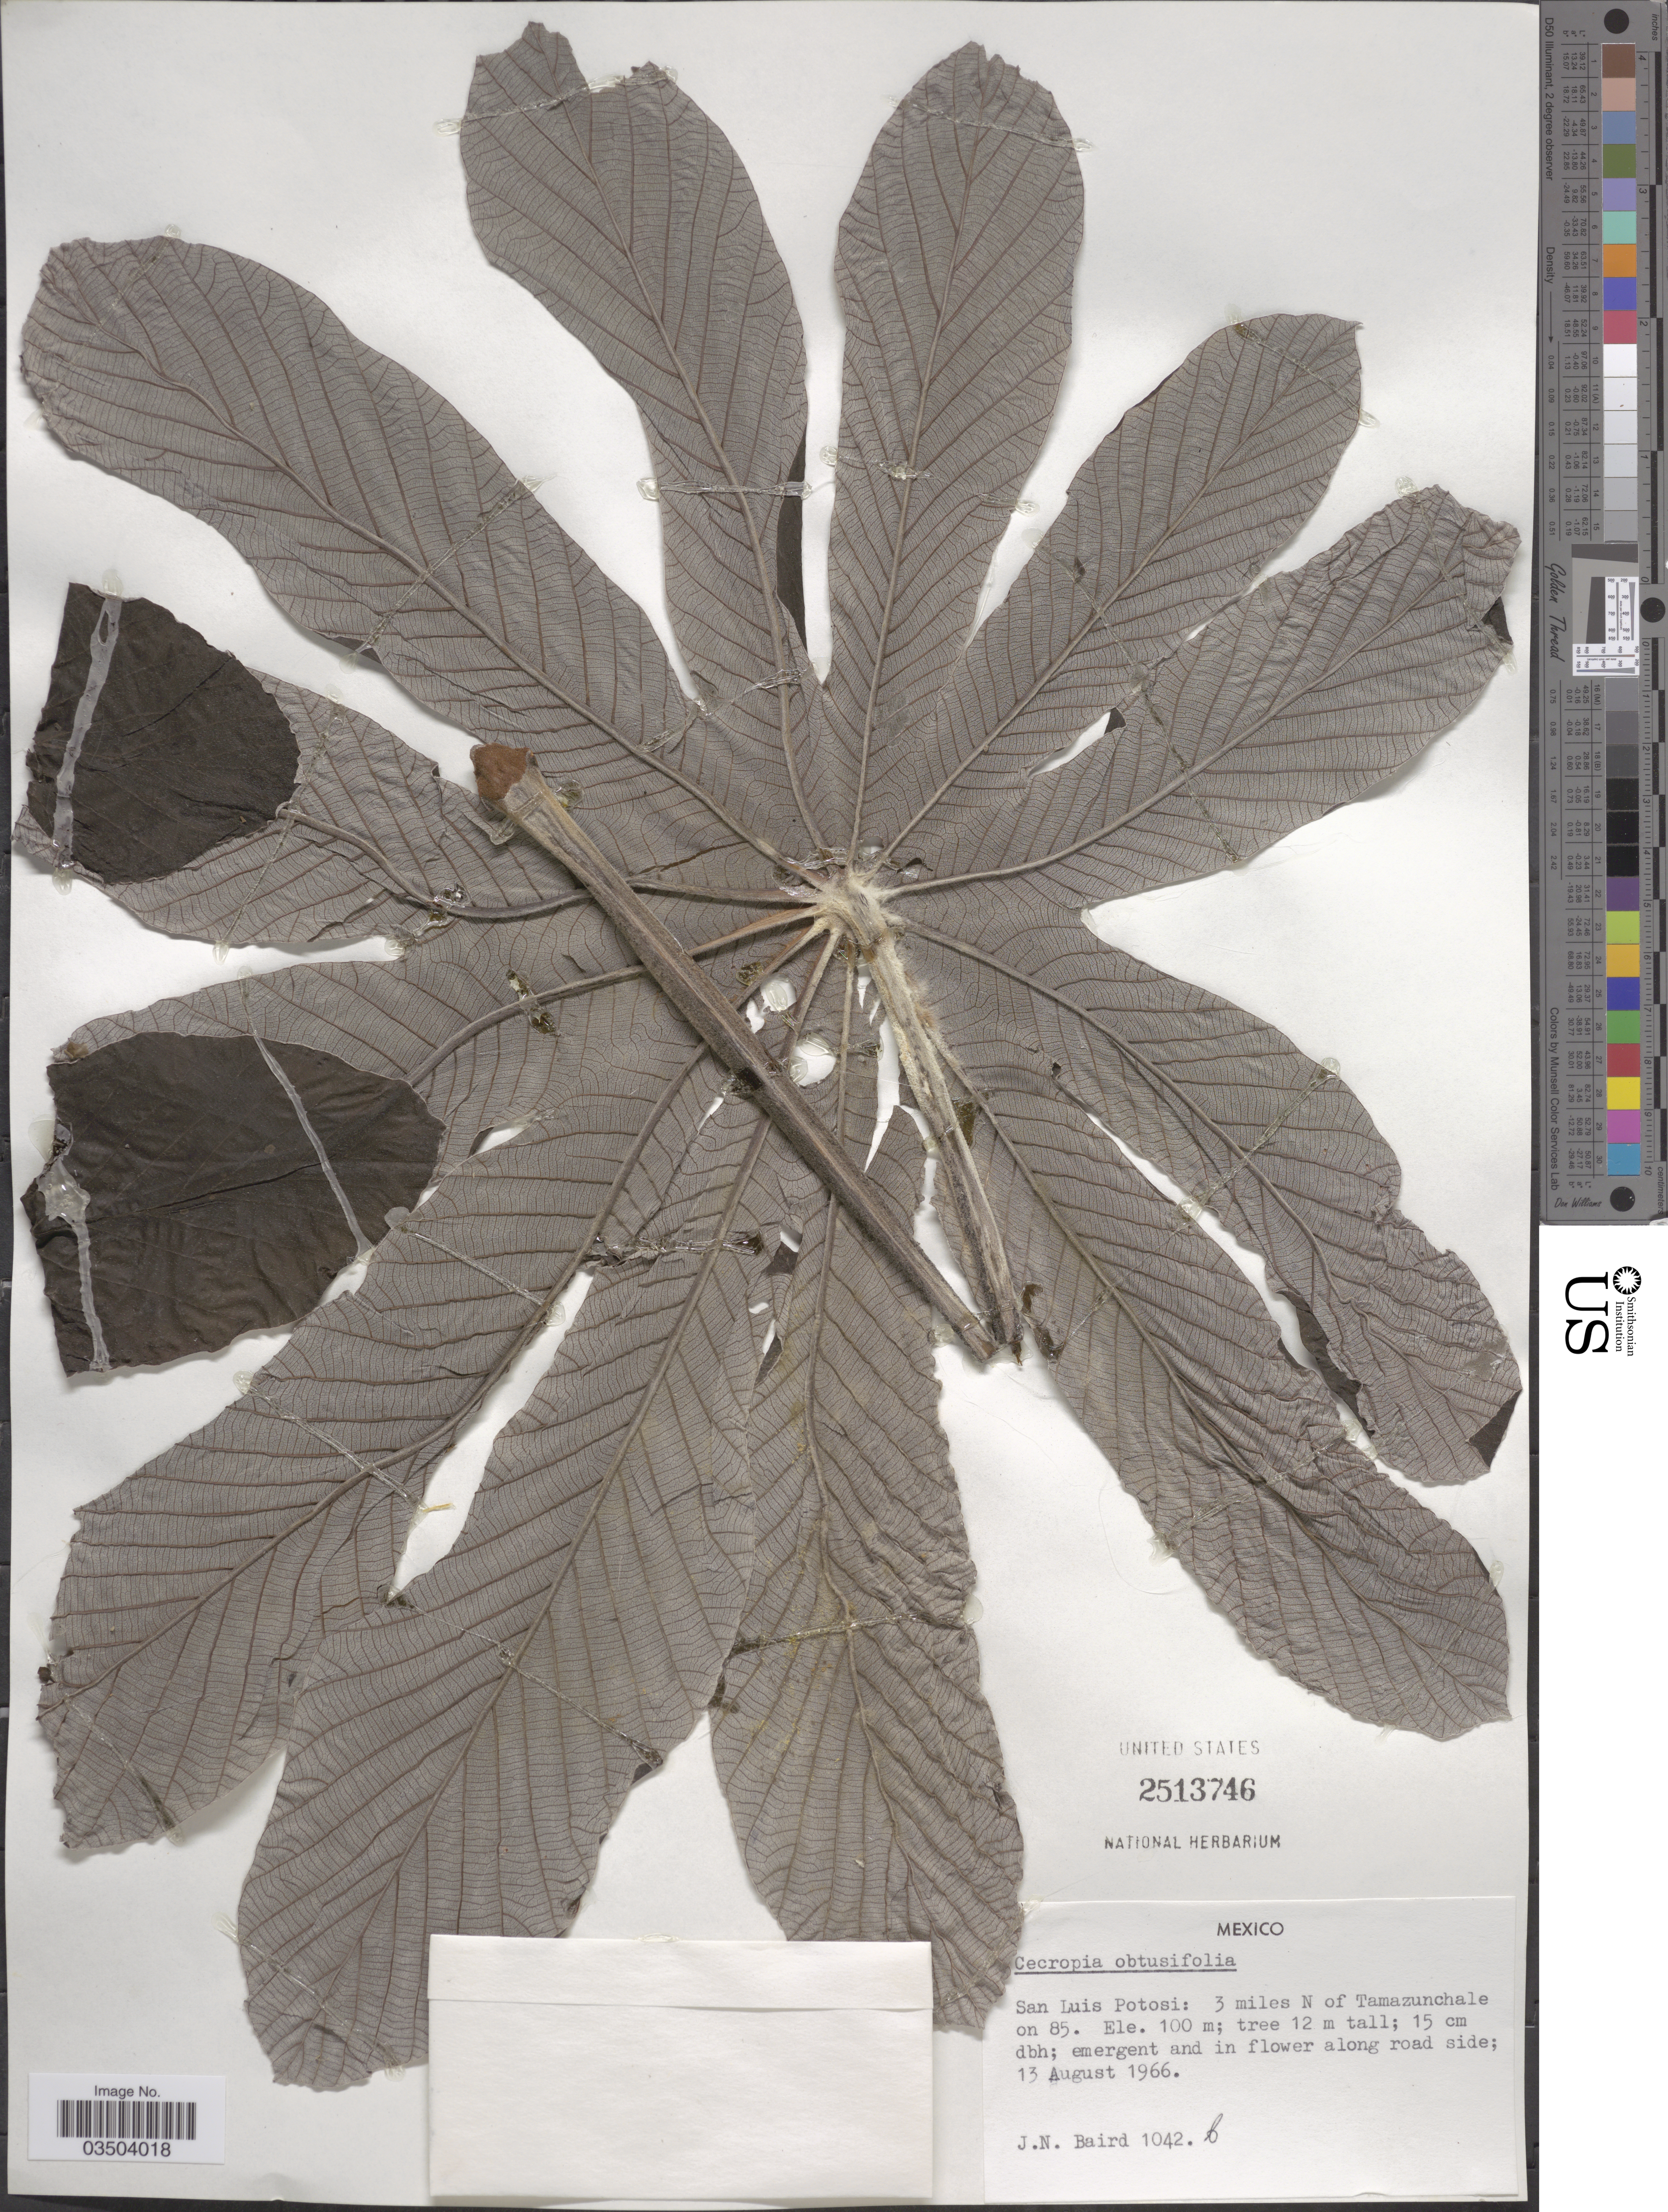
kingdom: Plantae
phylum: Tracheophyta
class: Magnoliopsida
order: Rosales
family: Urticaceae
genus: Cecropia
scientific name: Cecropia obtusifolia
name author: Bertol.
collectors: J. Baird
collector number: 1042b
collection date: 1966-08-13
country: Mexico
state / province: San Luis Potosí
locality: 3 miles N of Tamazunchale on 85.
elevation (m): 100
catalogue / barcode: US 2513746